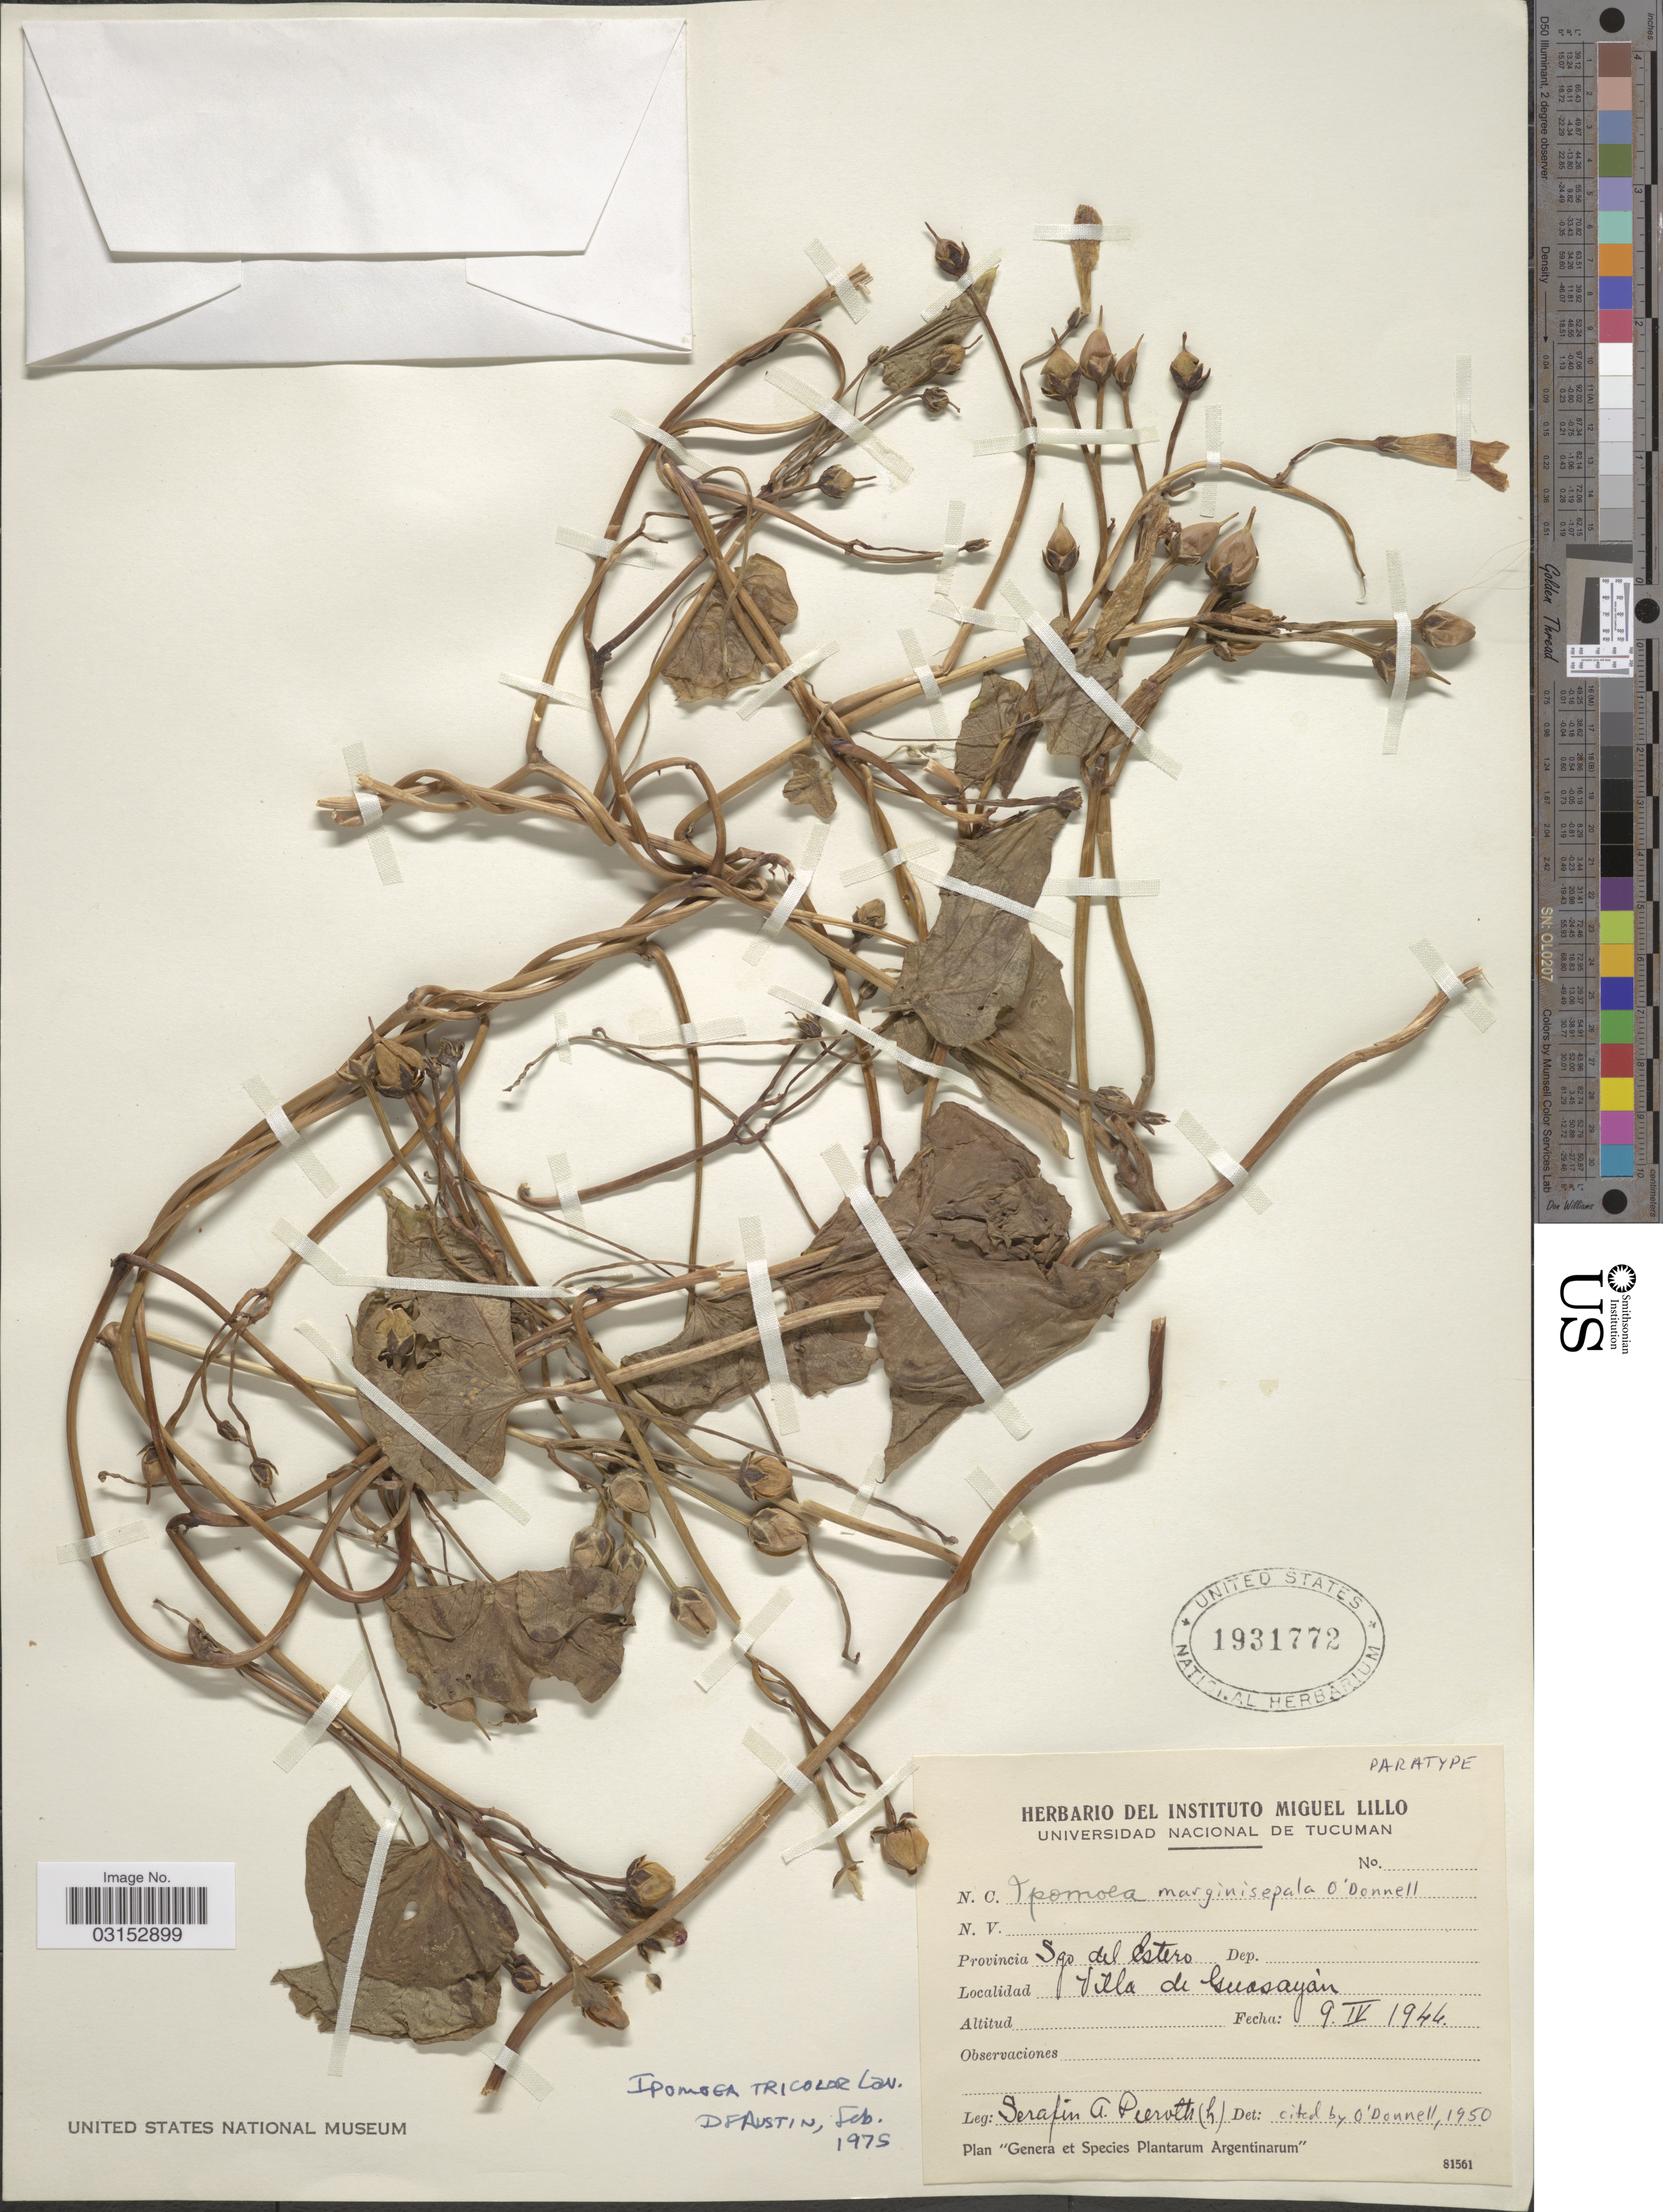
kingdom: Plantae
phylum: Tracheophyta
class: Magnoliopsida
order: Solanales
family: Convolvulaceae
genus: Ipomoea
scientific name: Ipomoea marginisepala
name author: O'Donell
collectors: S. A. Pierotti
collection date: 1946-04-09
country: Argentina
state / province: Santiago del Estero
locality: Provincia Sgo del Estero. Villa de Guasayán.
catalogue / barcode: US 1931772